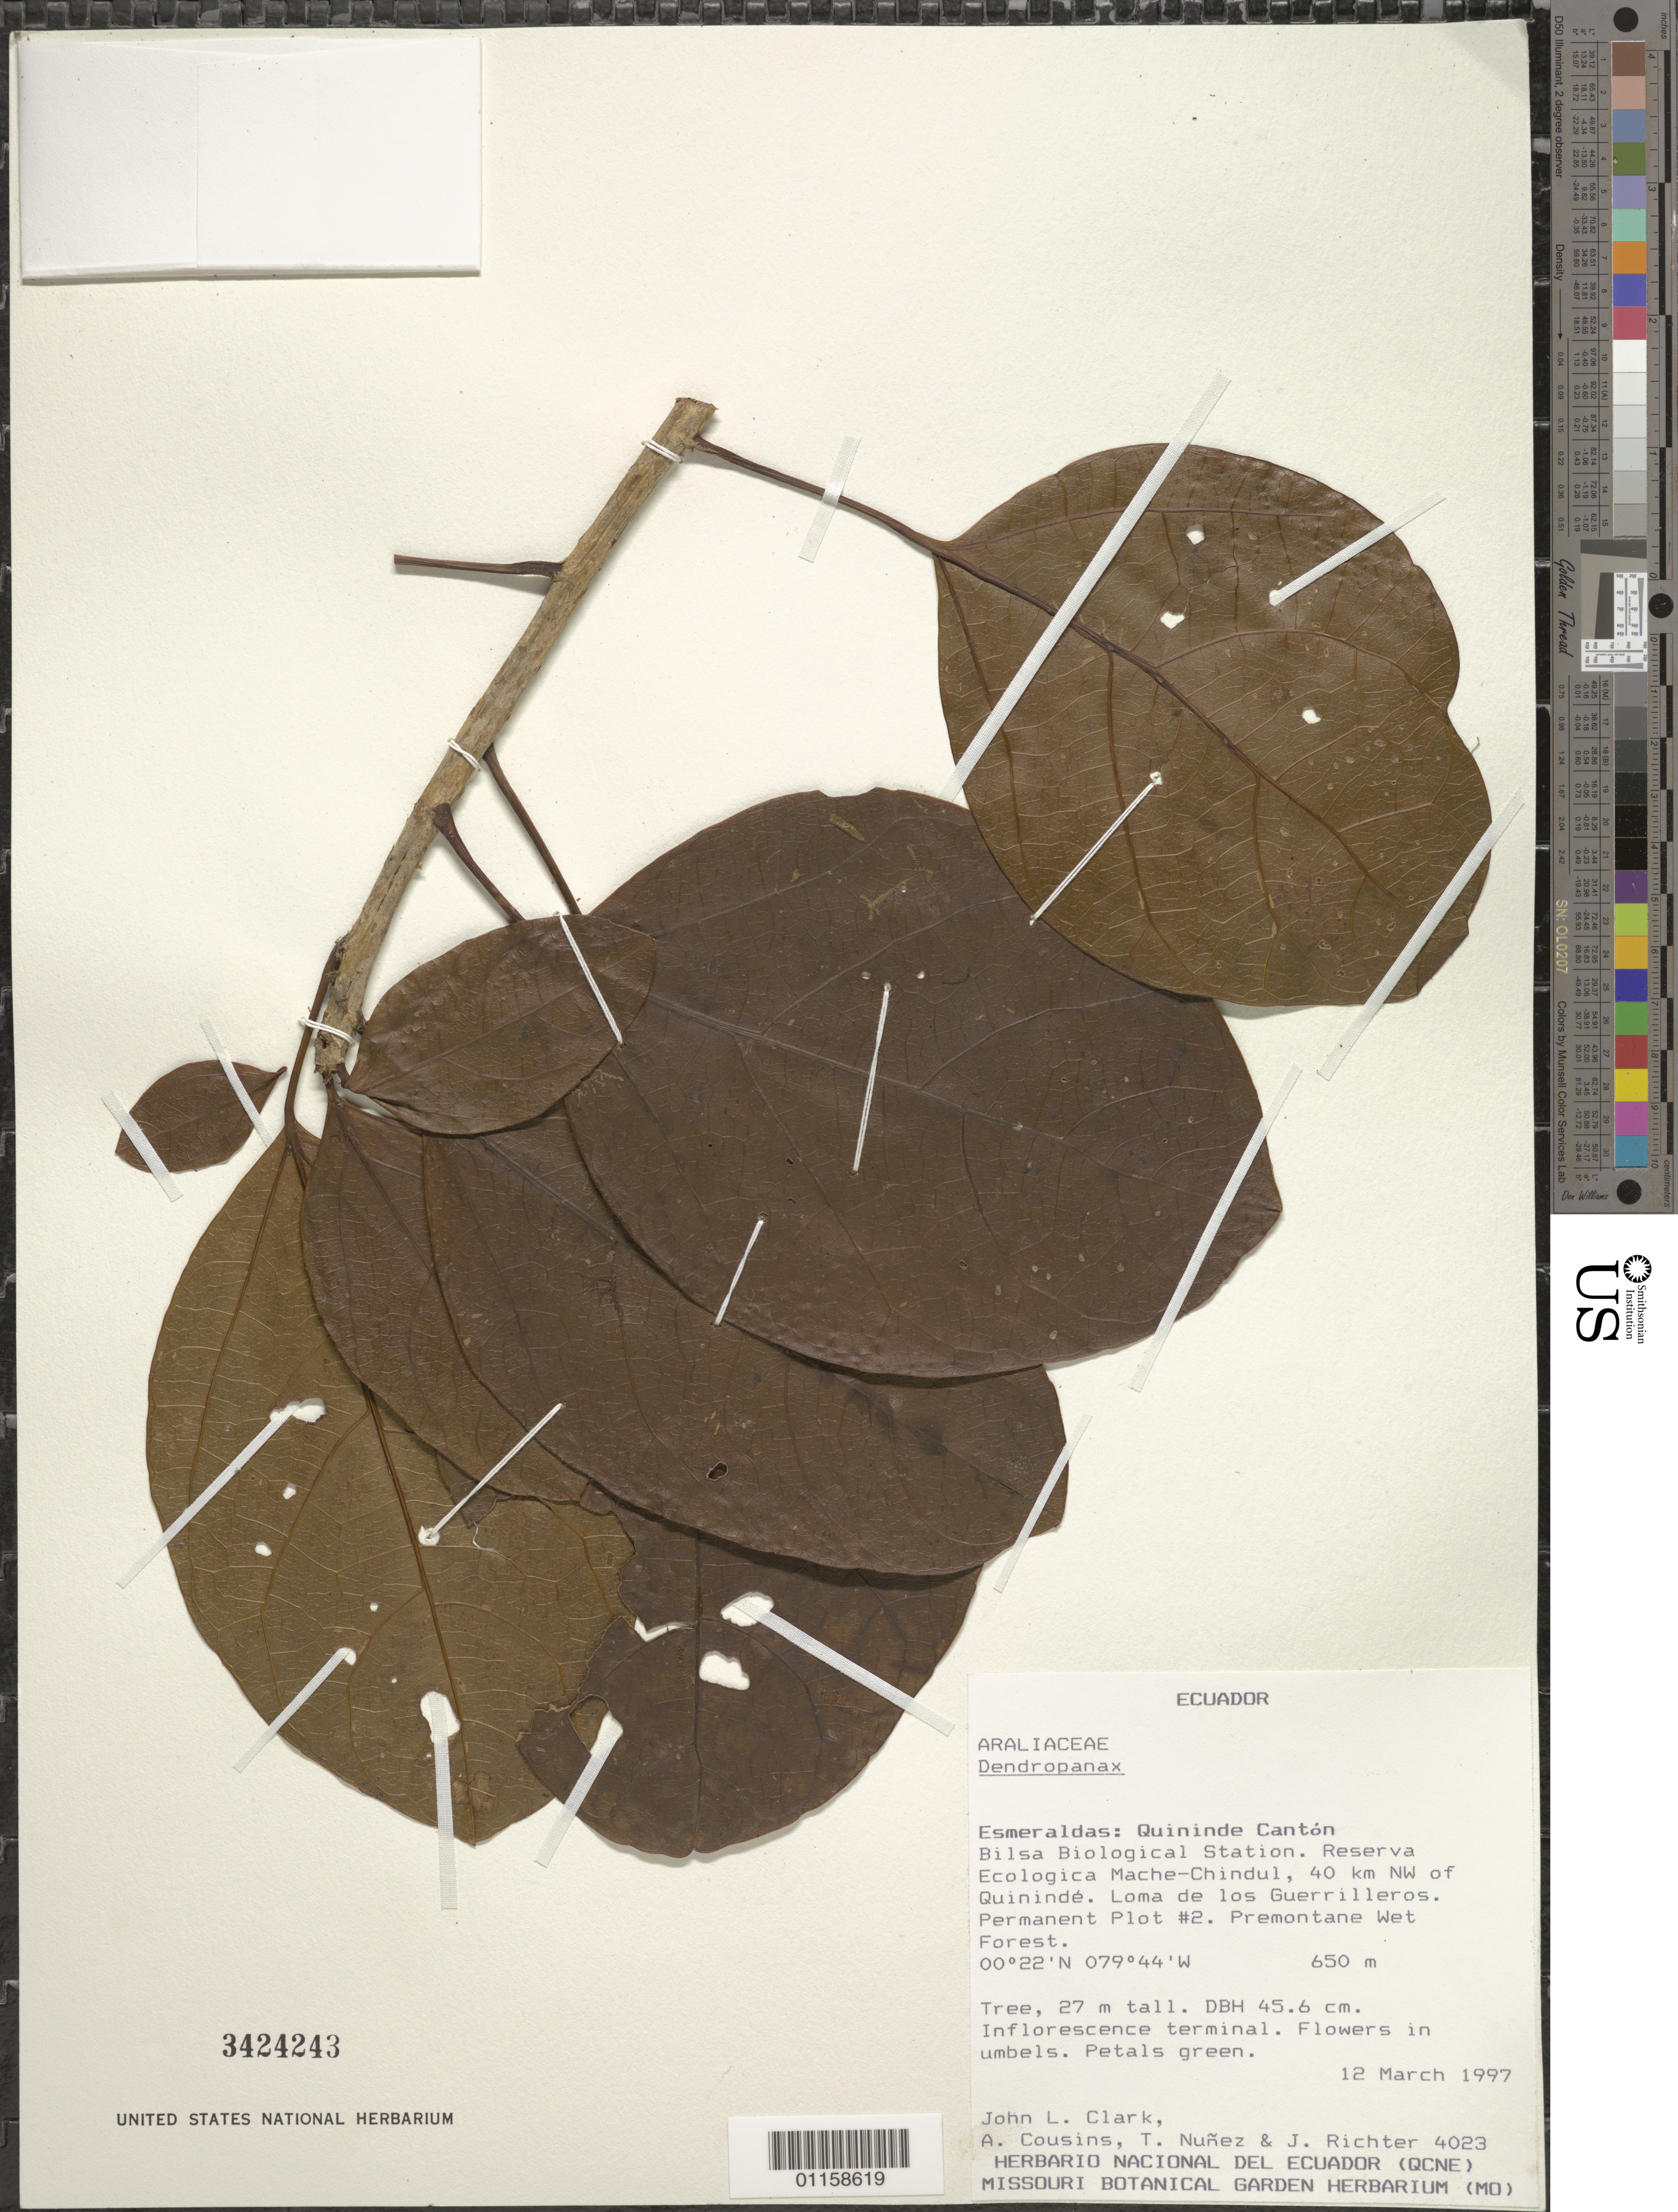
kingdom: Plantae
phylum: Tracheophyta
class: Magnoliopsida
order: Apiales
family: Araliaceae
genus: Dendropanax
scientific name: Dendropanax sp.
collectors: J. L. Clark, A. Cousins, T. Núñez & J. Richter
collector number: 4023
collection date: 1997-03-12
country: Ecuador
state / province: Esmeraldas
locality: Quininde Canton. Bilsa Biological Station. Reserva Ecologica Mache-Chindul, 40 km NW of Quininde.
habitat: Tree, in premontane wet forest.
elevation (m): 650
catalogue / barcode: US 3424243